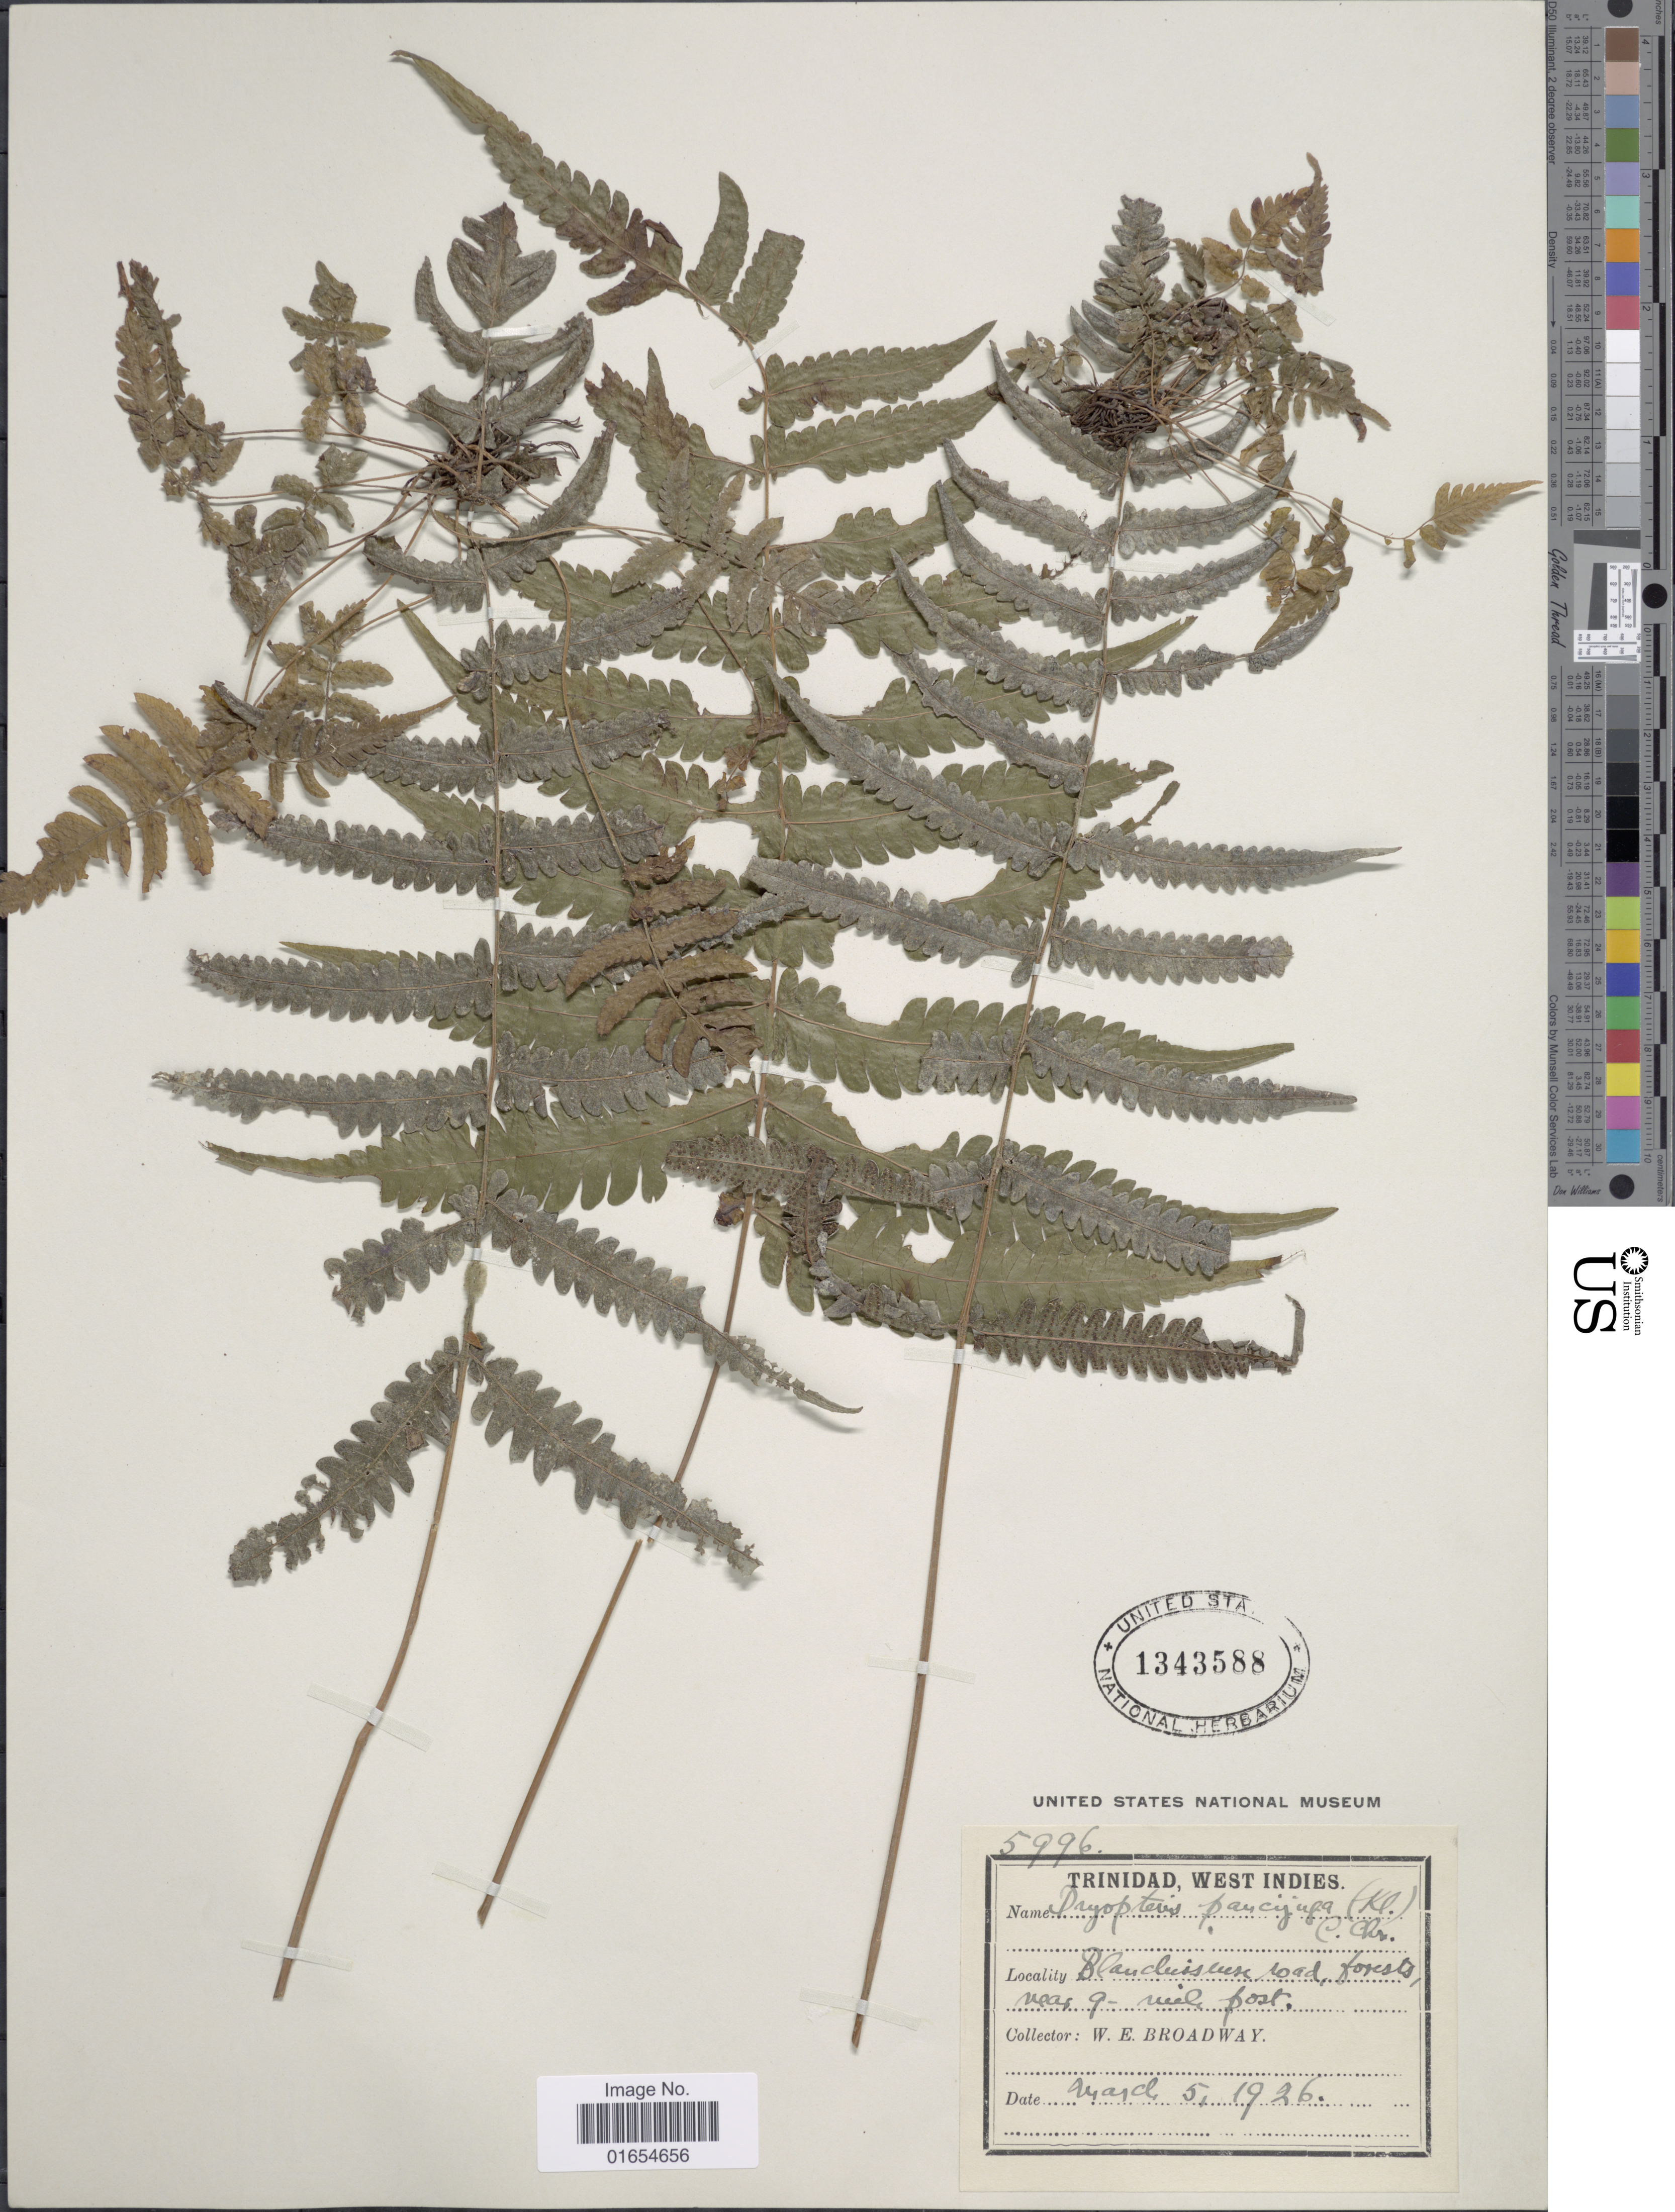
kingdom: Plantae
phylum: Tracheophyta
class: Polypodiopsida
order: Polypodiales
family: Thelypteridaceae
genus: Goniopteris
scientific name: Goniopteris paucijuga (Klotzsch) comb. nov., ined 2015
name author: (Klotzsch)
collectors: W. E. Broadway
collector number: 5996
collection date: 1926-03-05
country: Trinidad and Tobago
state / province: Trinidad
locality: Blanchisseuse road, forests near 9 mile post.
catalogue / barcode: US 1343588